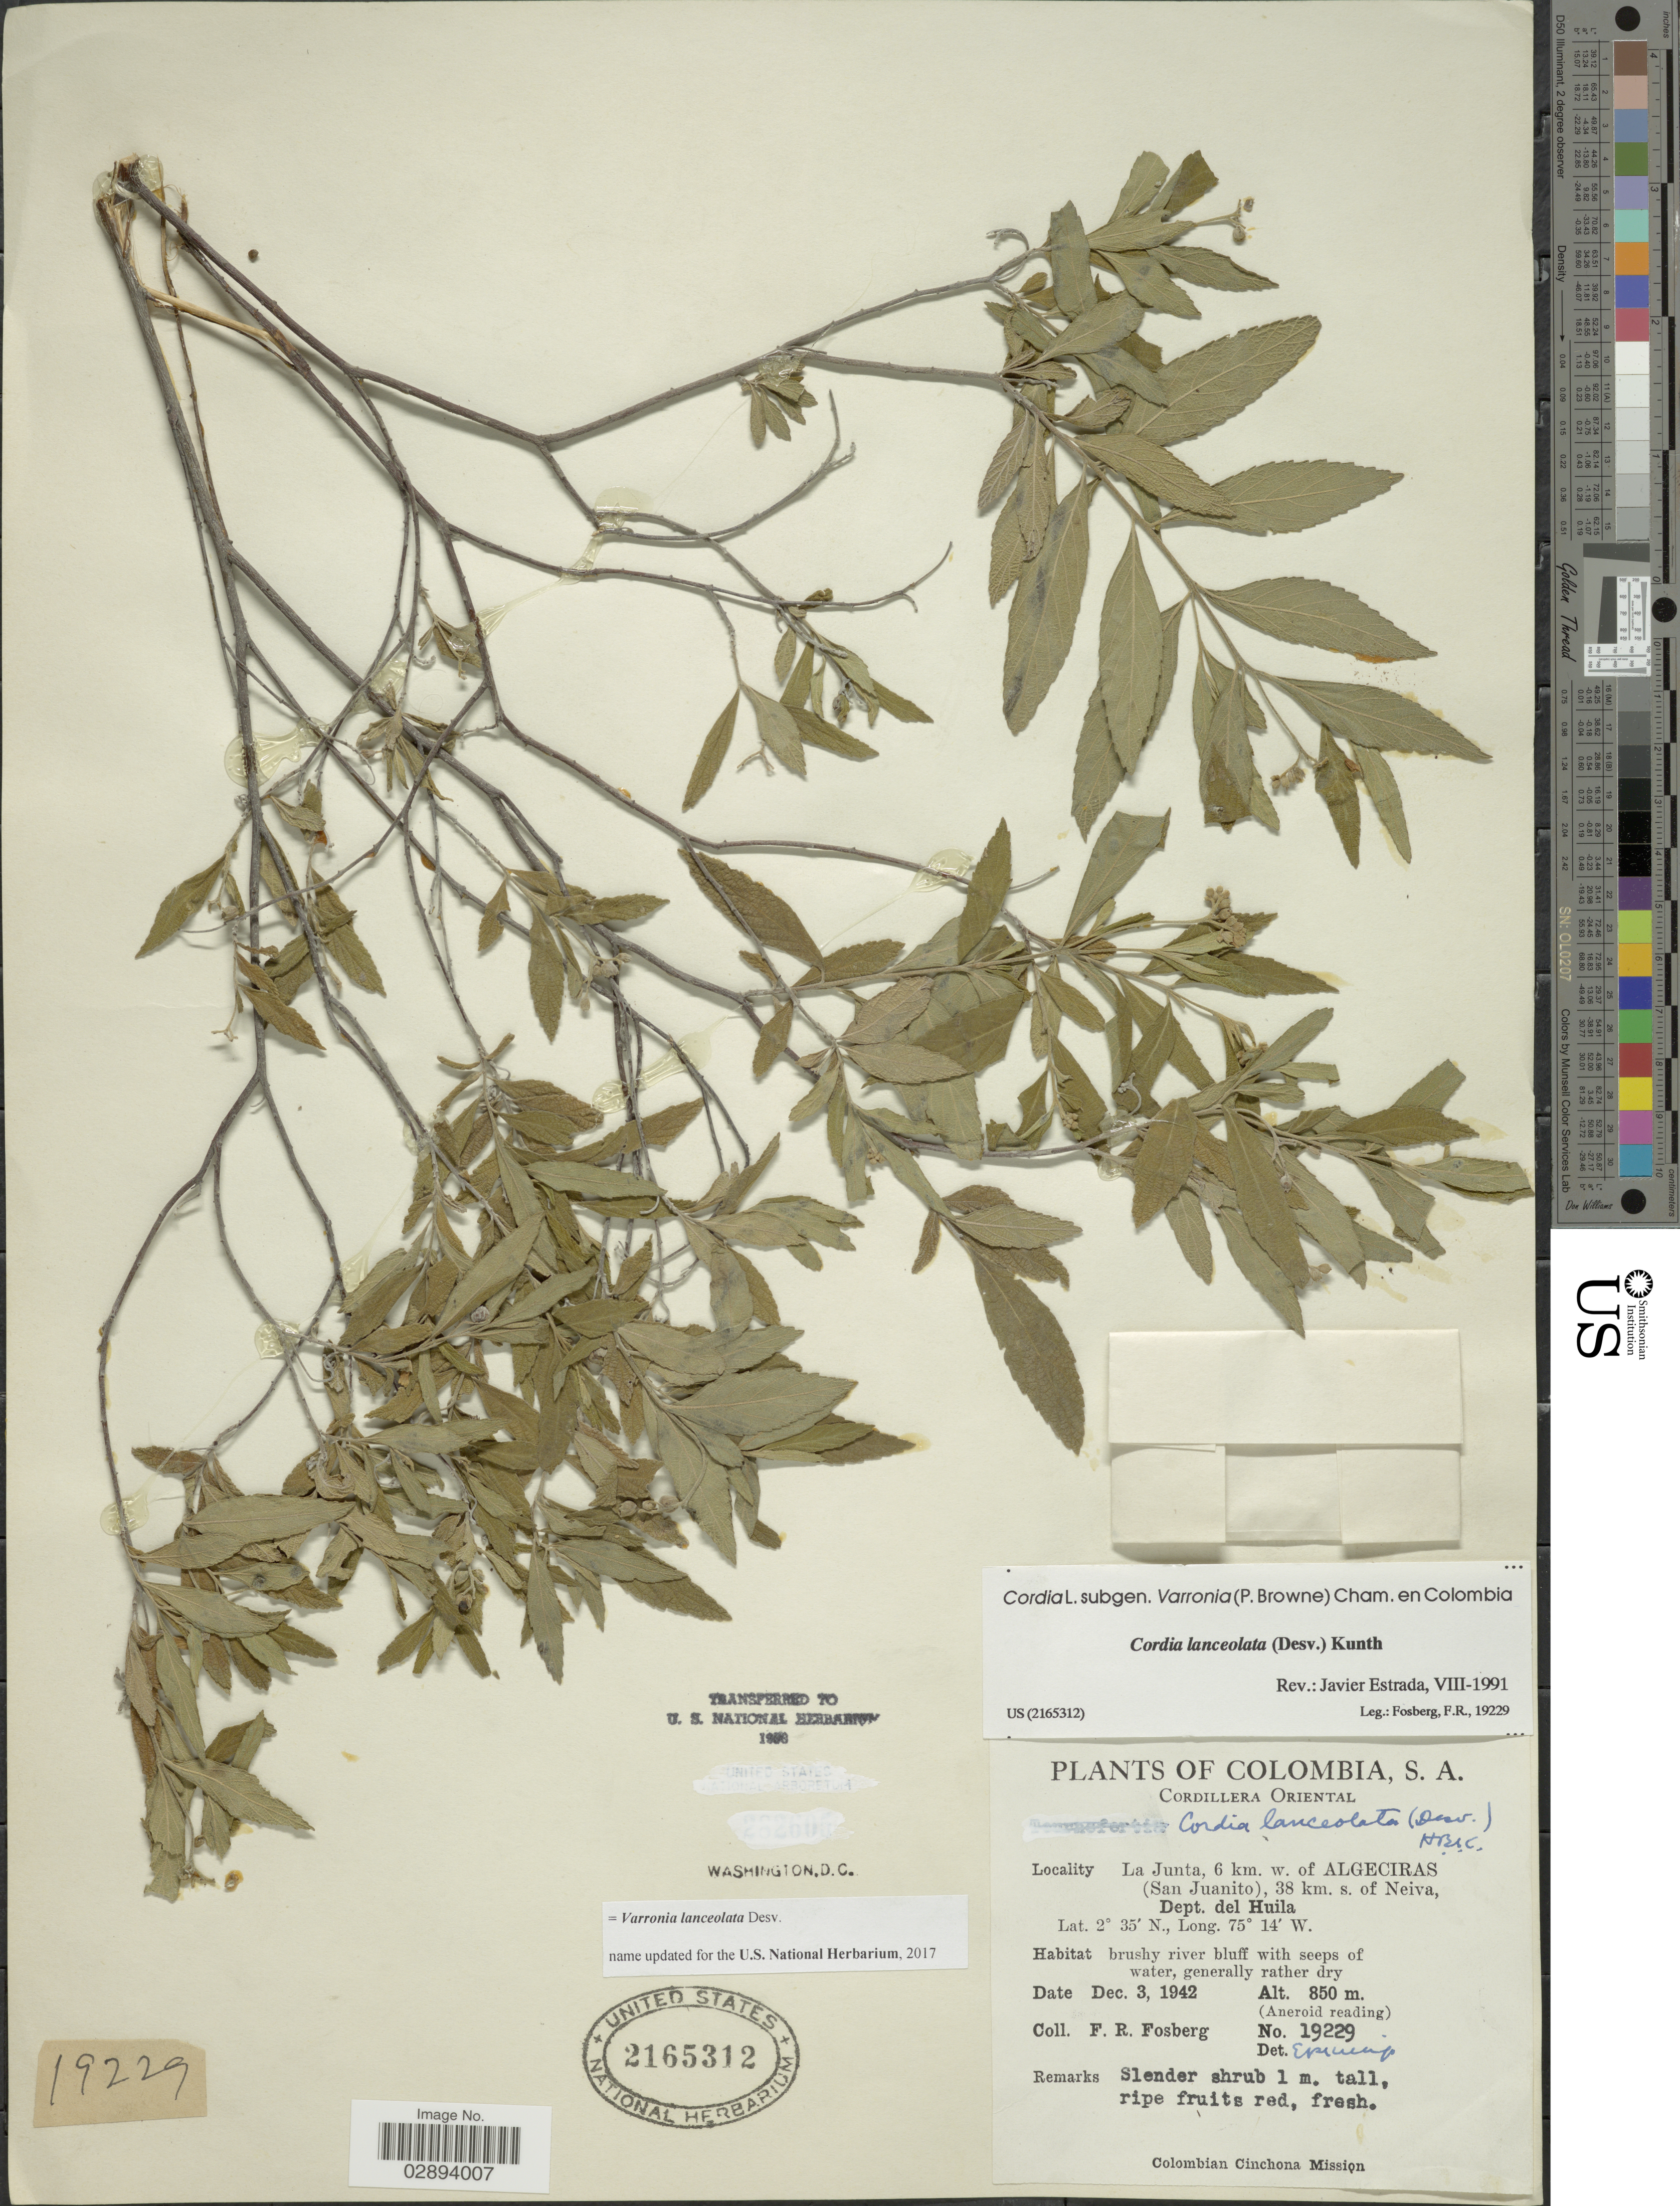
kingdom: Plantae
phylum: Tracheophyta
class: Magnoliopsida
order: Boraginales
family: Cordiaceae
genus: Varronia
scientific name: Varronia lanceolata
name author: Willd. ex Cham.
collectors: F. R. Fosberg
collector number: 19229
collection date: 1942-12-03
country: Colombia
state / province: Huila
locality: Cordillera Oriental, La Junta, 6 km. w. of Algeciras (San Juanito), 38 km. s. of Neiva, Dept. del Huila.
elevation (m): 850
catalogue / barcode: US 2165312